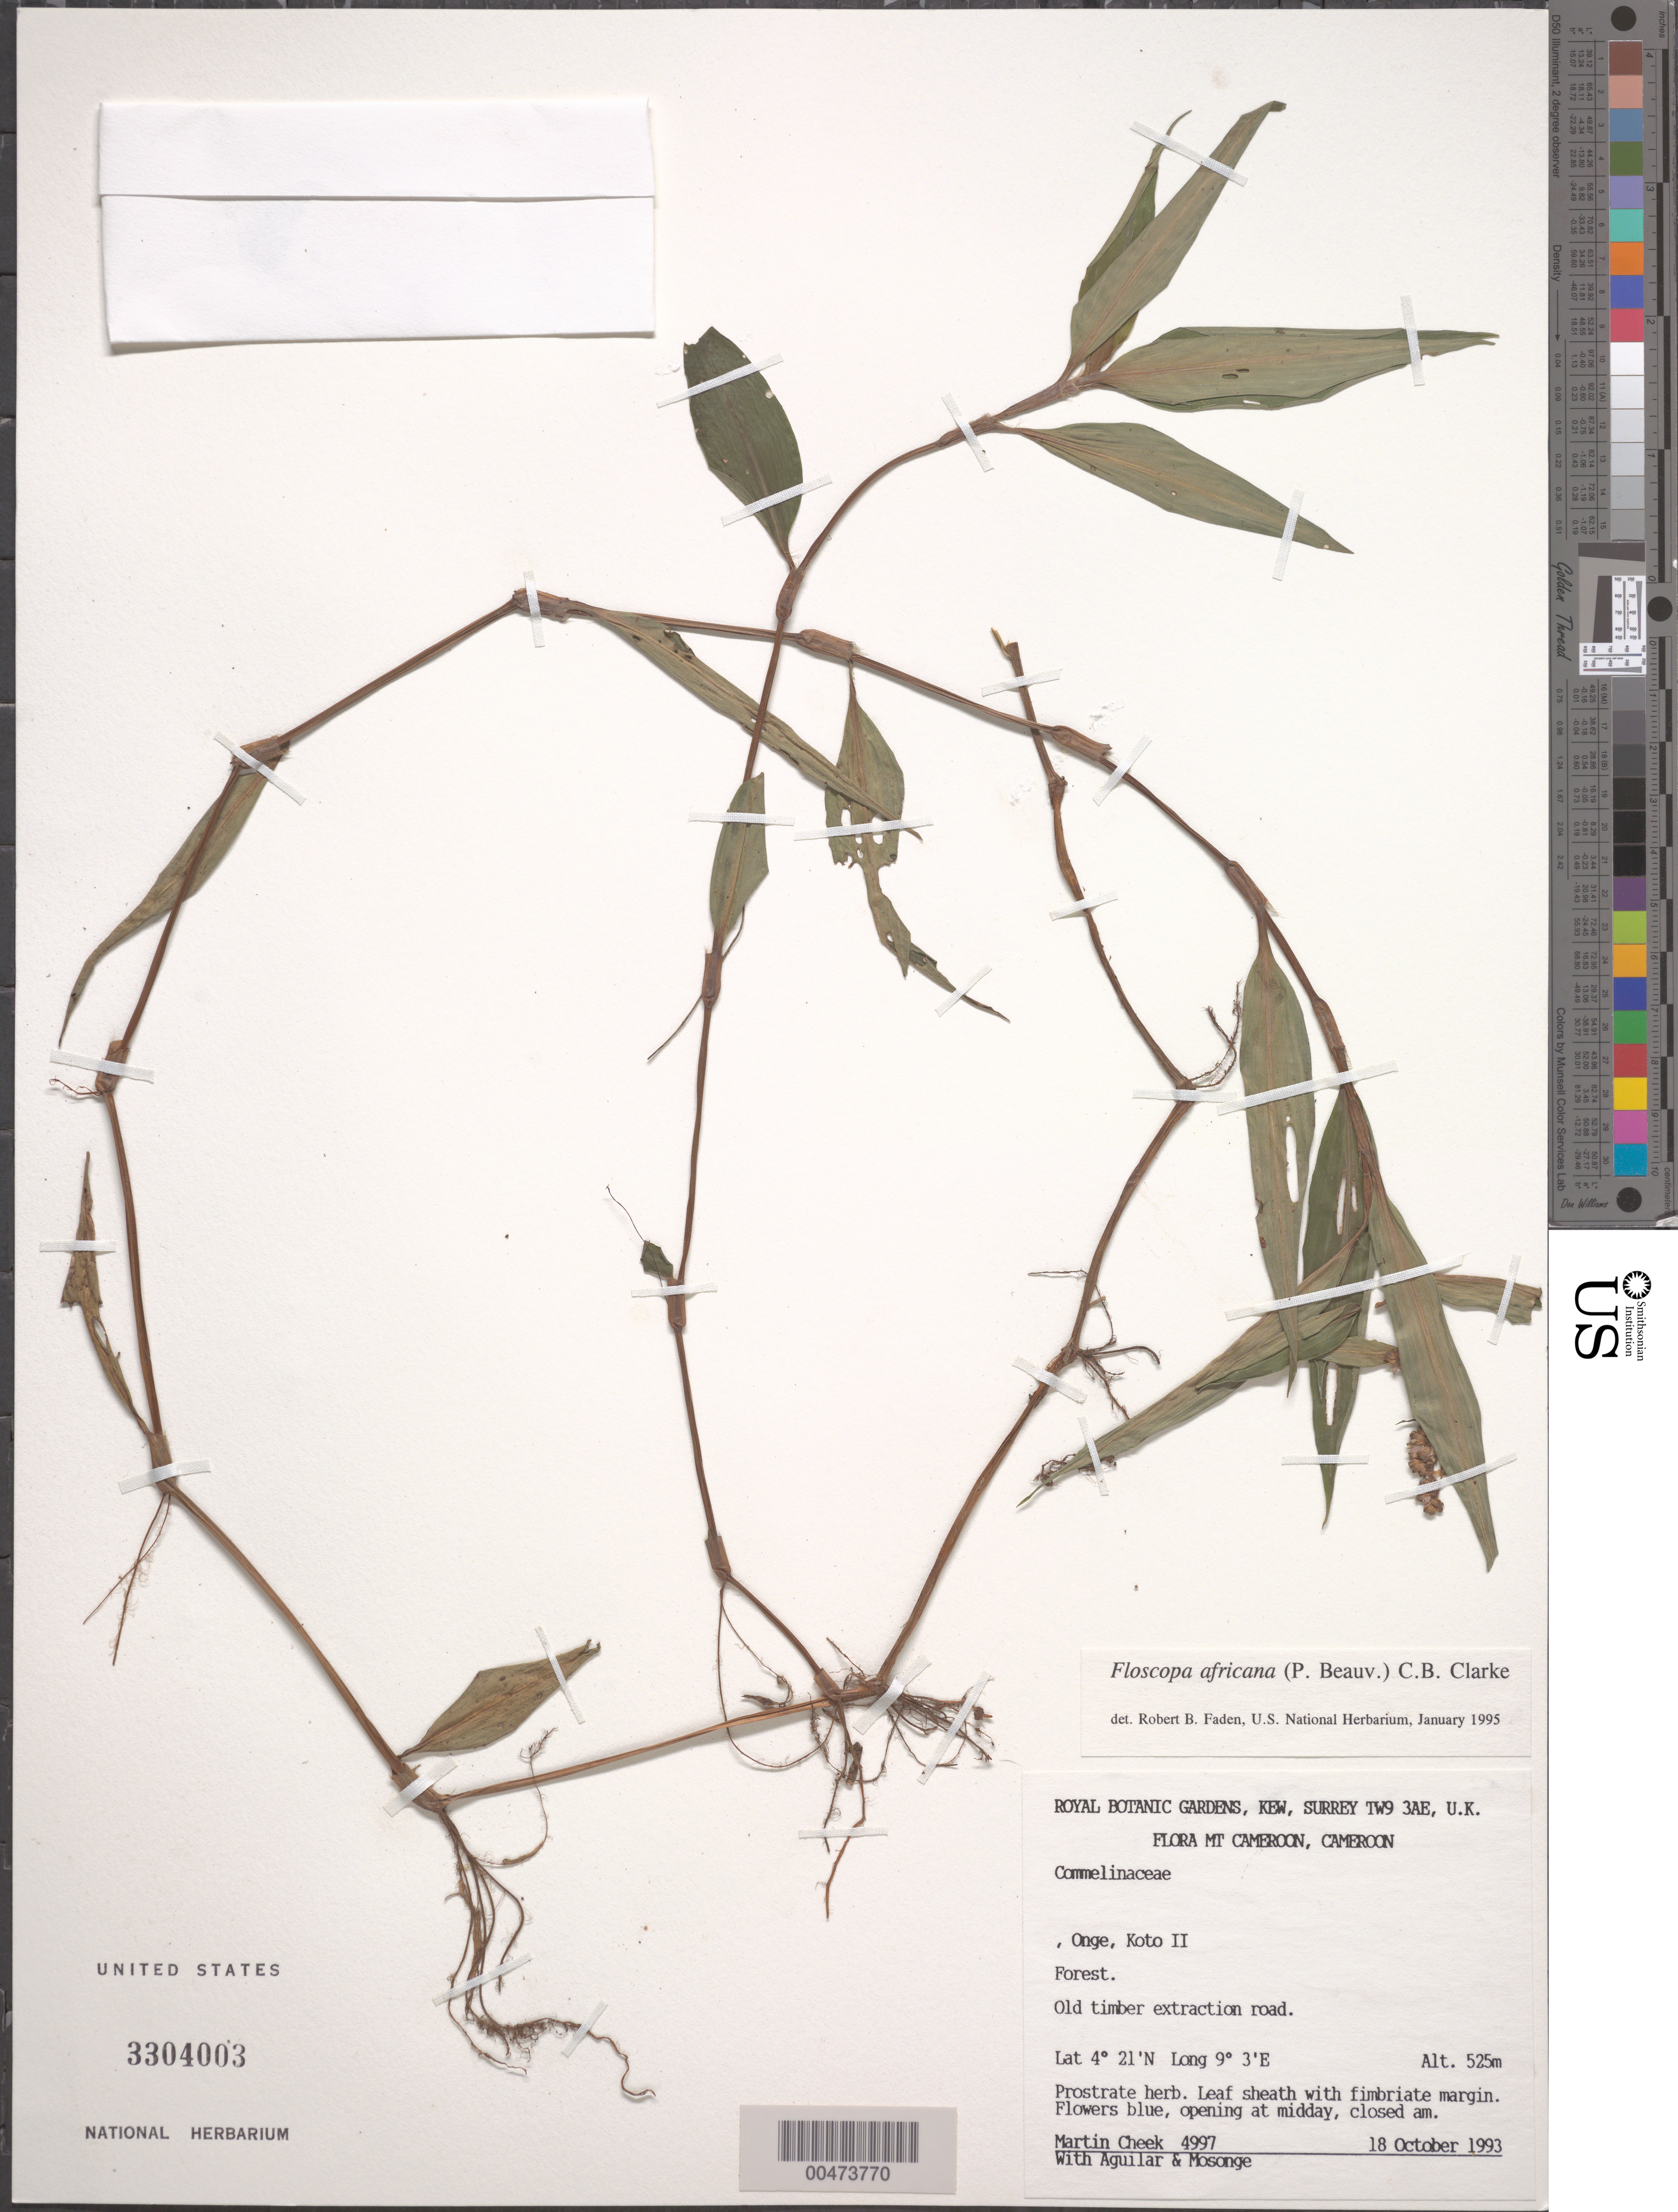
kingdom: Plantae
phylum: Tracheophyta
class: Liliopsida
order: Commelinales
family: Commelinaceae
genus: Floscopa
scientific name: Floscopa africana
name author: (P. Beauv.) C.B. Clarke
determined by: Faden, Robert B., (US), Smithsonian Institution - National Museum of Natural History (UNITED STATES)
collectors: M. Cheek, -. Aguilar & -. Mosonge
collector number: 4997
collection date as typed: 18 Oct 1993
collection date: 1993-10-18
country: Cameroon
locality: Onge, koto ii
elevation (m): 525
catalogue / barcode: US 3304003